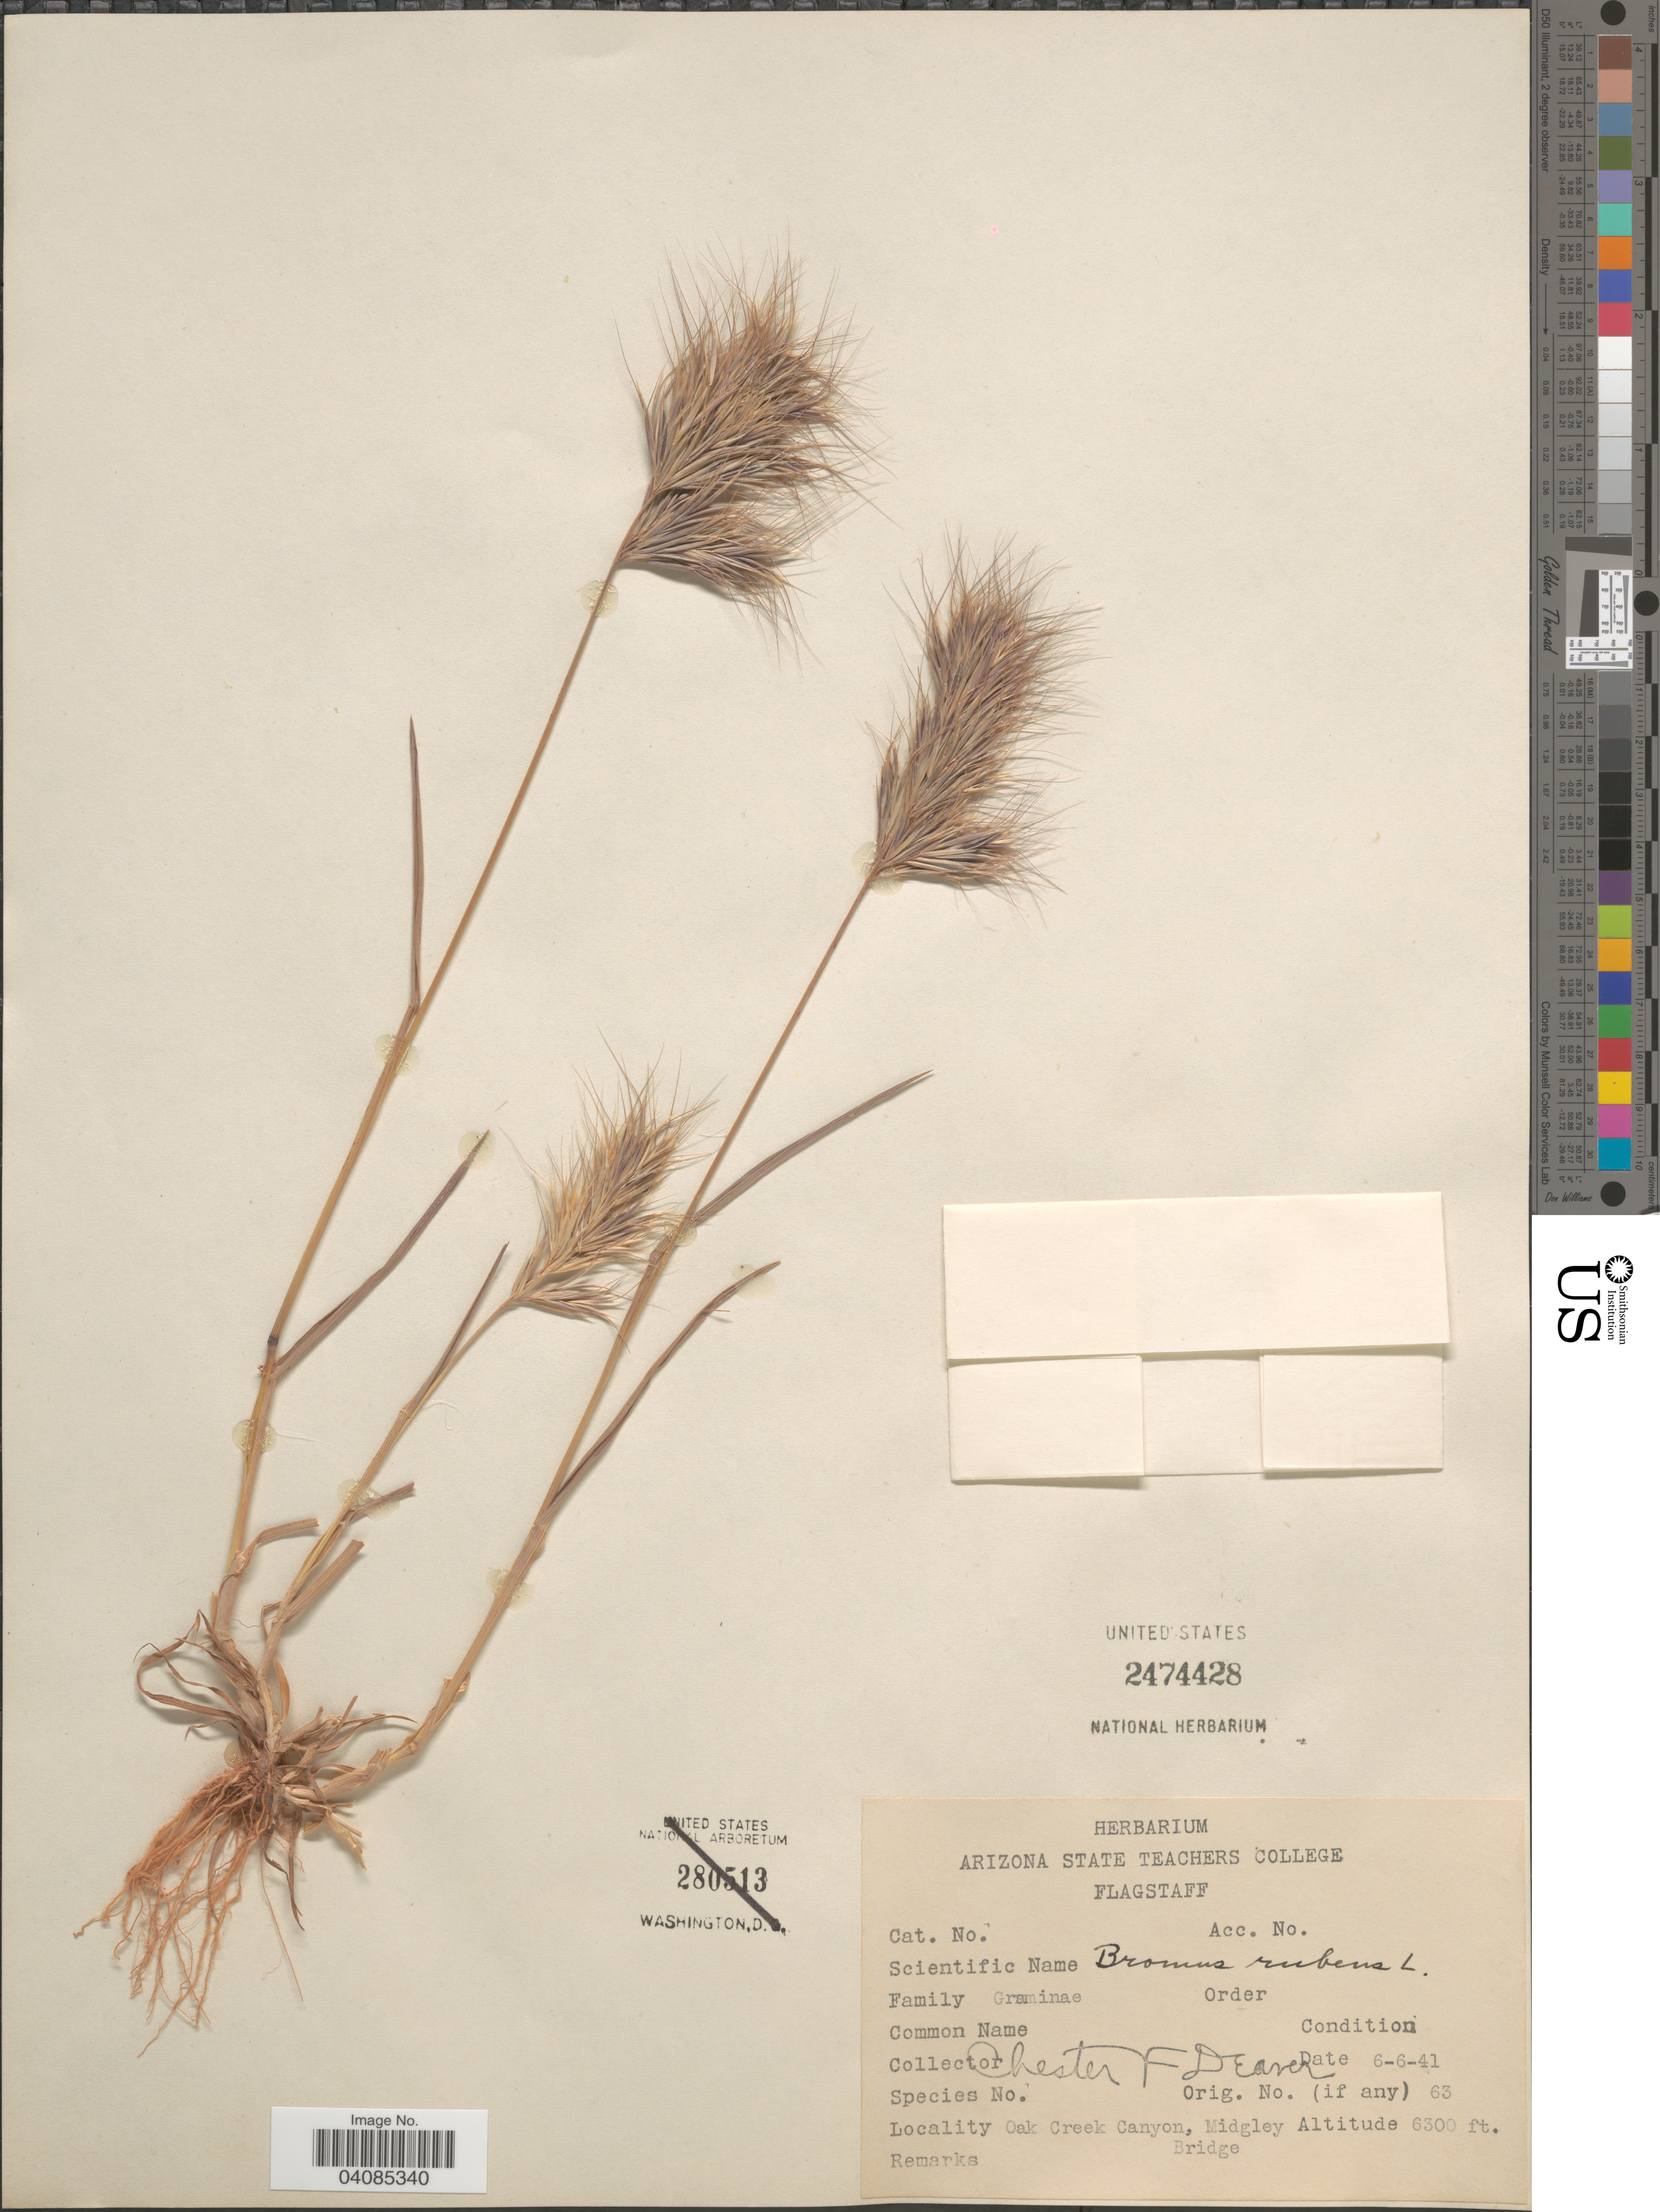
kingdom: Plantae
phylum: Tracheophyta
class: Liliopsida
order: Poales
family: Poaceae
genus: Bromus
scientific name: Bromus rubens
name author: L.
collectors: C. Deaver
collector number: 63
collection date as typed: Transcribed d/m/y: 6/6/41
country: United States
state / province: Arizona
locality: Oak Creek Canyon, Midgley Bridge.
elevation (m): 1920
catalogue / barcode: US 2474428